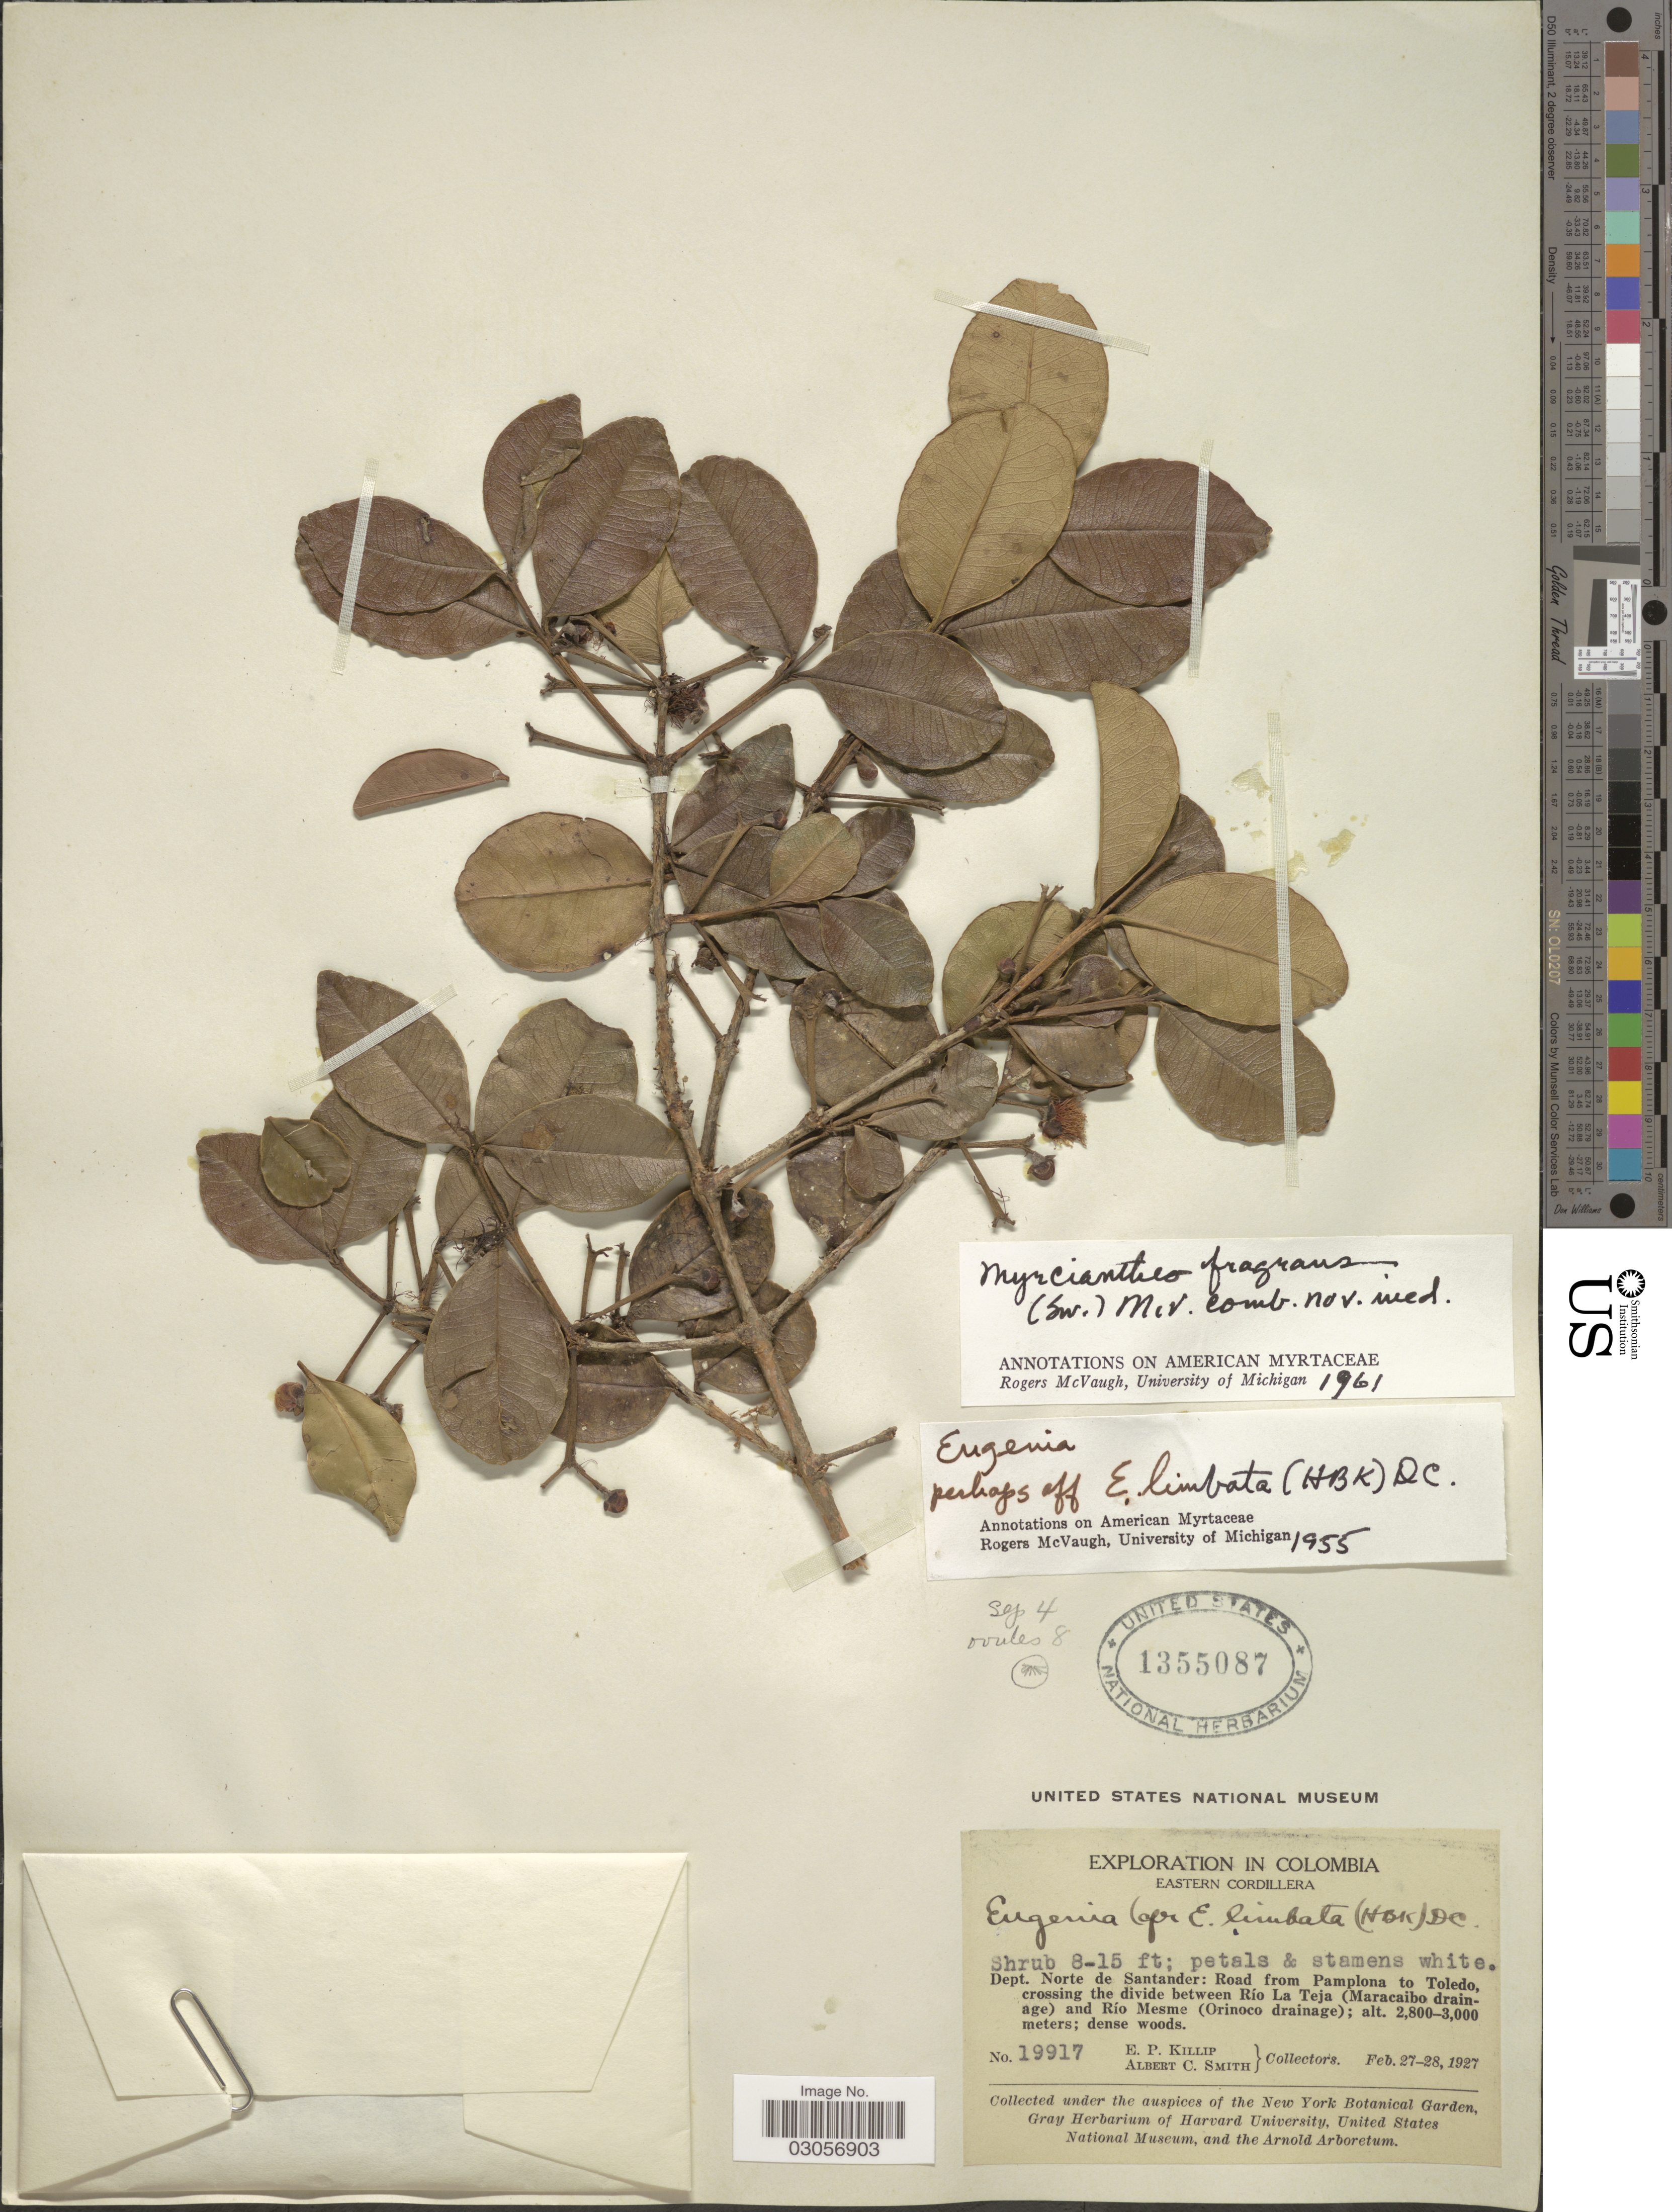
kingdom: Plantae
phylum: Tracheophyta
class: Magnoliopsida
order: Myrtales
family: Myrtaceae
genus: Myrcianthes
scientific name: Myrcianthes fragrans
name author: (Sw.) McVaugh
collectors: E. P. Killip & A. C. Smith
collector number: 19917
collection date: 1927-02-27/1927-02-28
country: Colombia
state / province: Norte de Santander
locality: Eastern Cordillera, Dept. Norte de Santander: Road from Pamplona to Toledo, crossing the divide between Río La Teja (Maracaibo drainage) and Río Mesme (Orinoco drainage).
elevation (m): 2800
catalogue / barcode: US 1355087